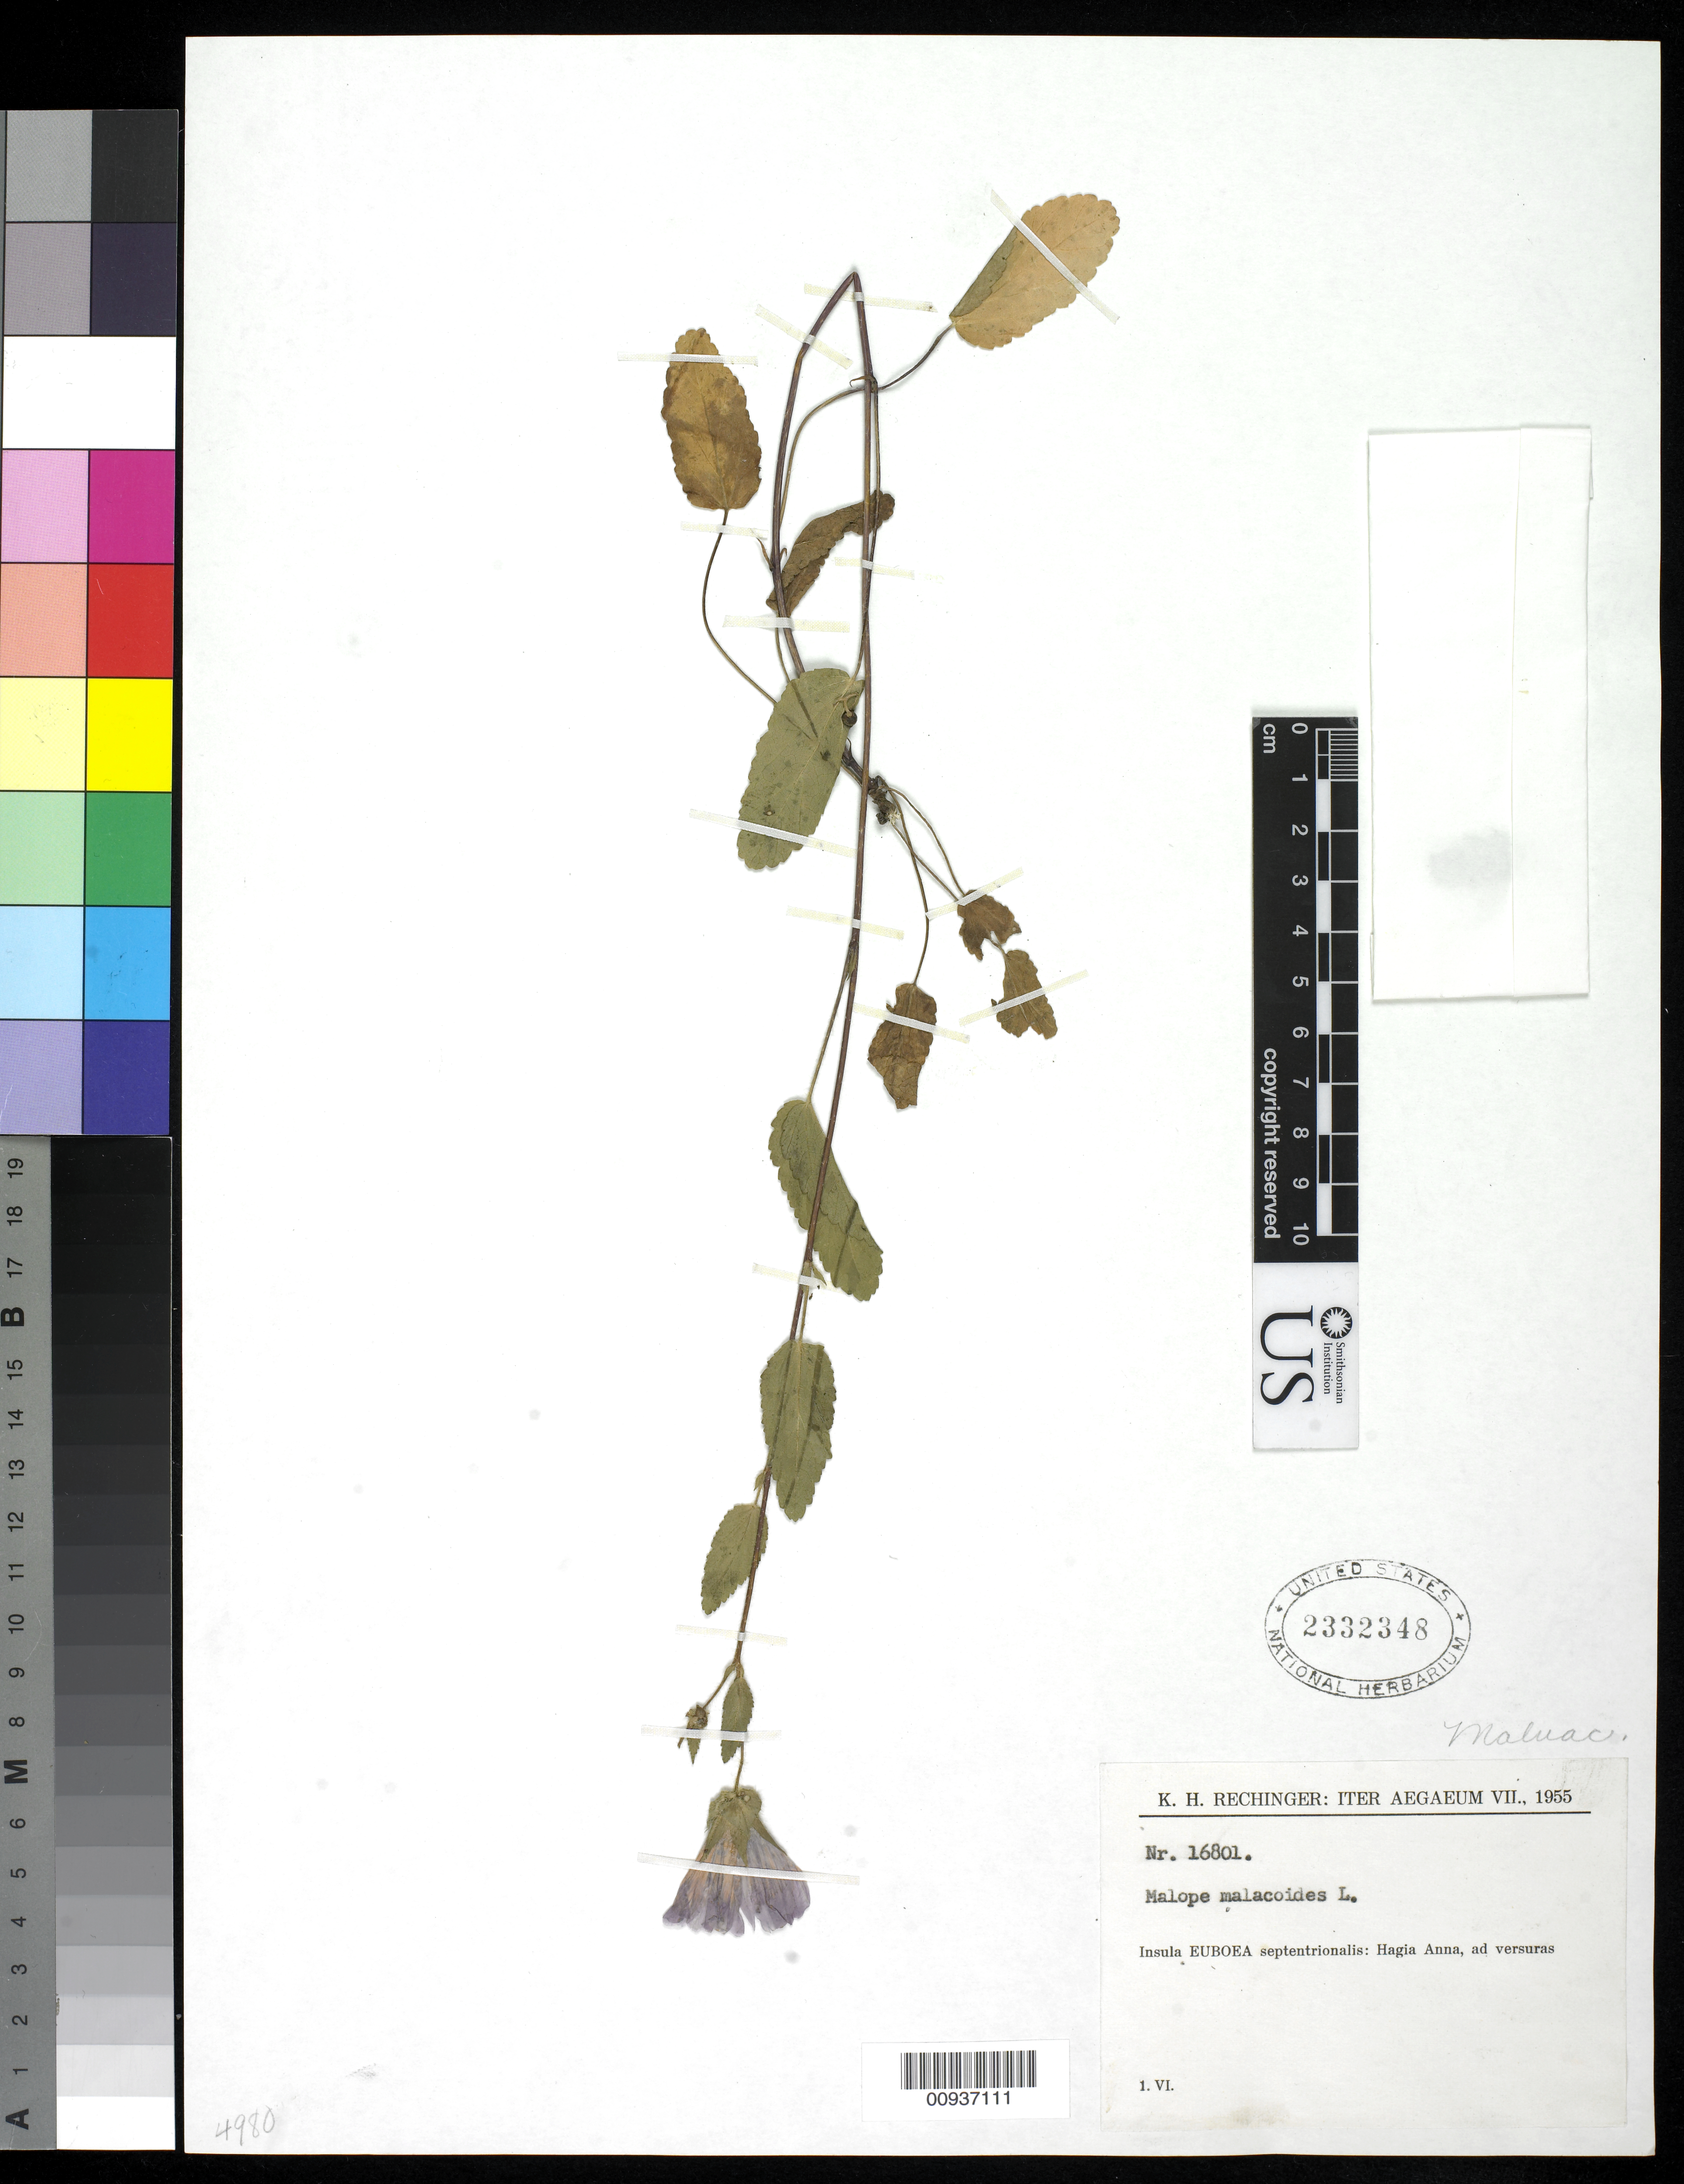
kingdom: Plantae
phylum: Tracheophyta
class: Magnoliopsida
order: Malvales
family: Malvaceae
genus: Malope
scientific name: Malope malacoides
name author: L.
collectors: K. H. Rechinger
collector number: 16801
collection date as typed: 01 Jun 1955 or 06 Jan 1955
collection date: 1955-01-06 or 1955-06-01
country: Greece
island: Euboea I.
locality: Insula Euboea septentrionalis: Hagia Anna, ad versuras.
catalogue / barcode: US 2332348